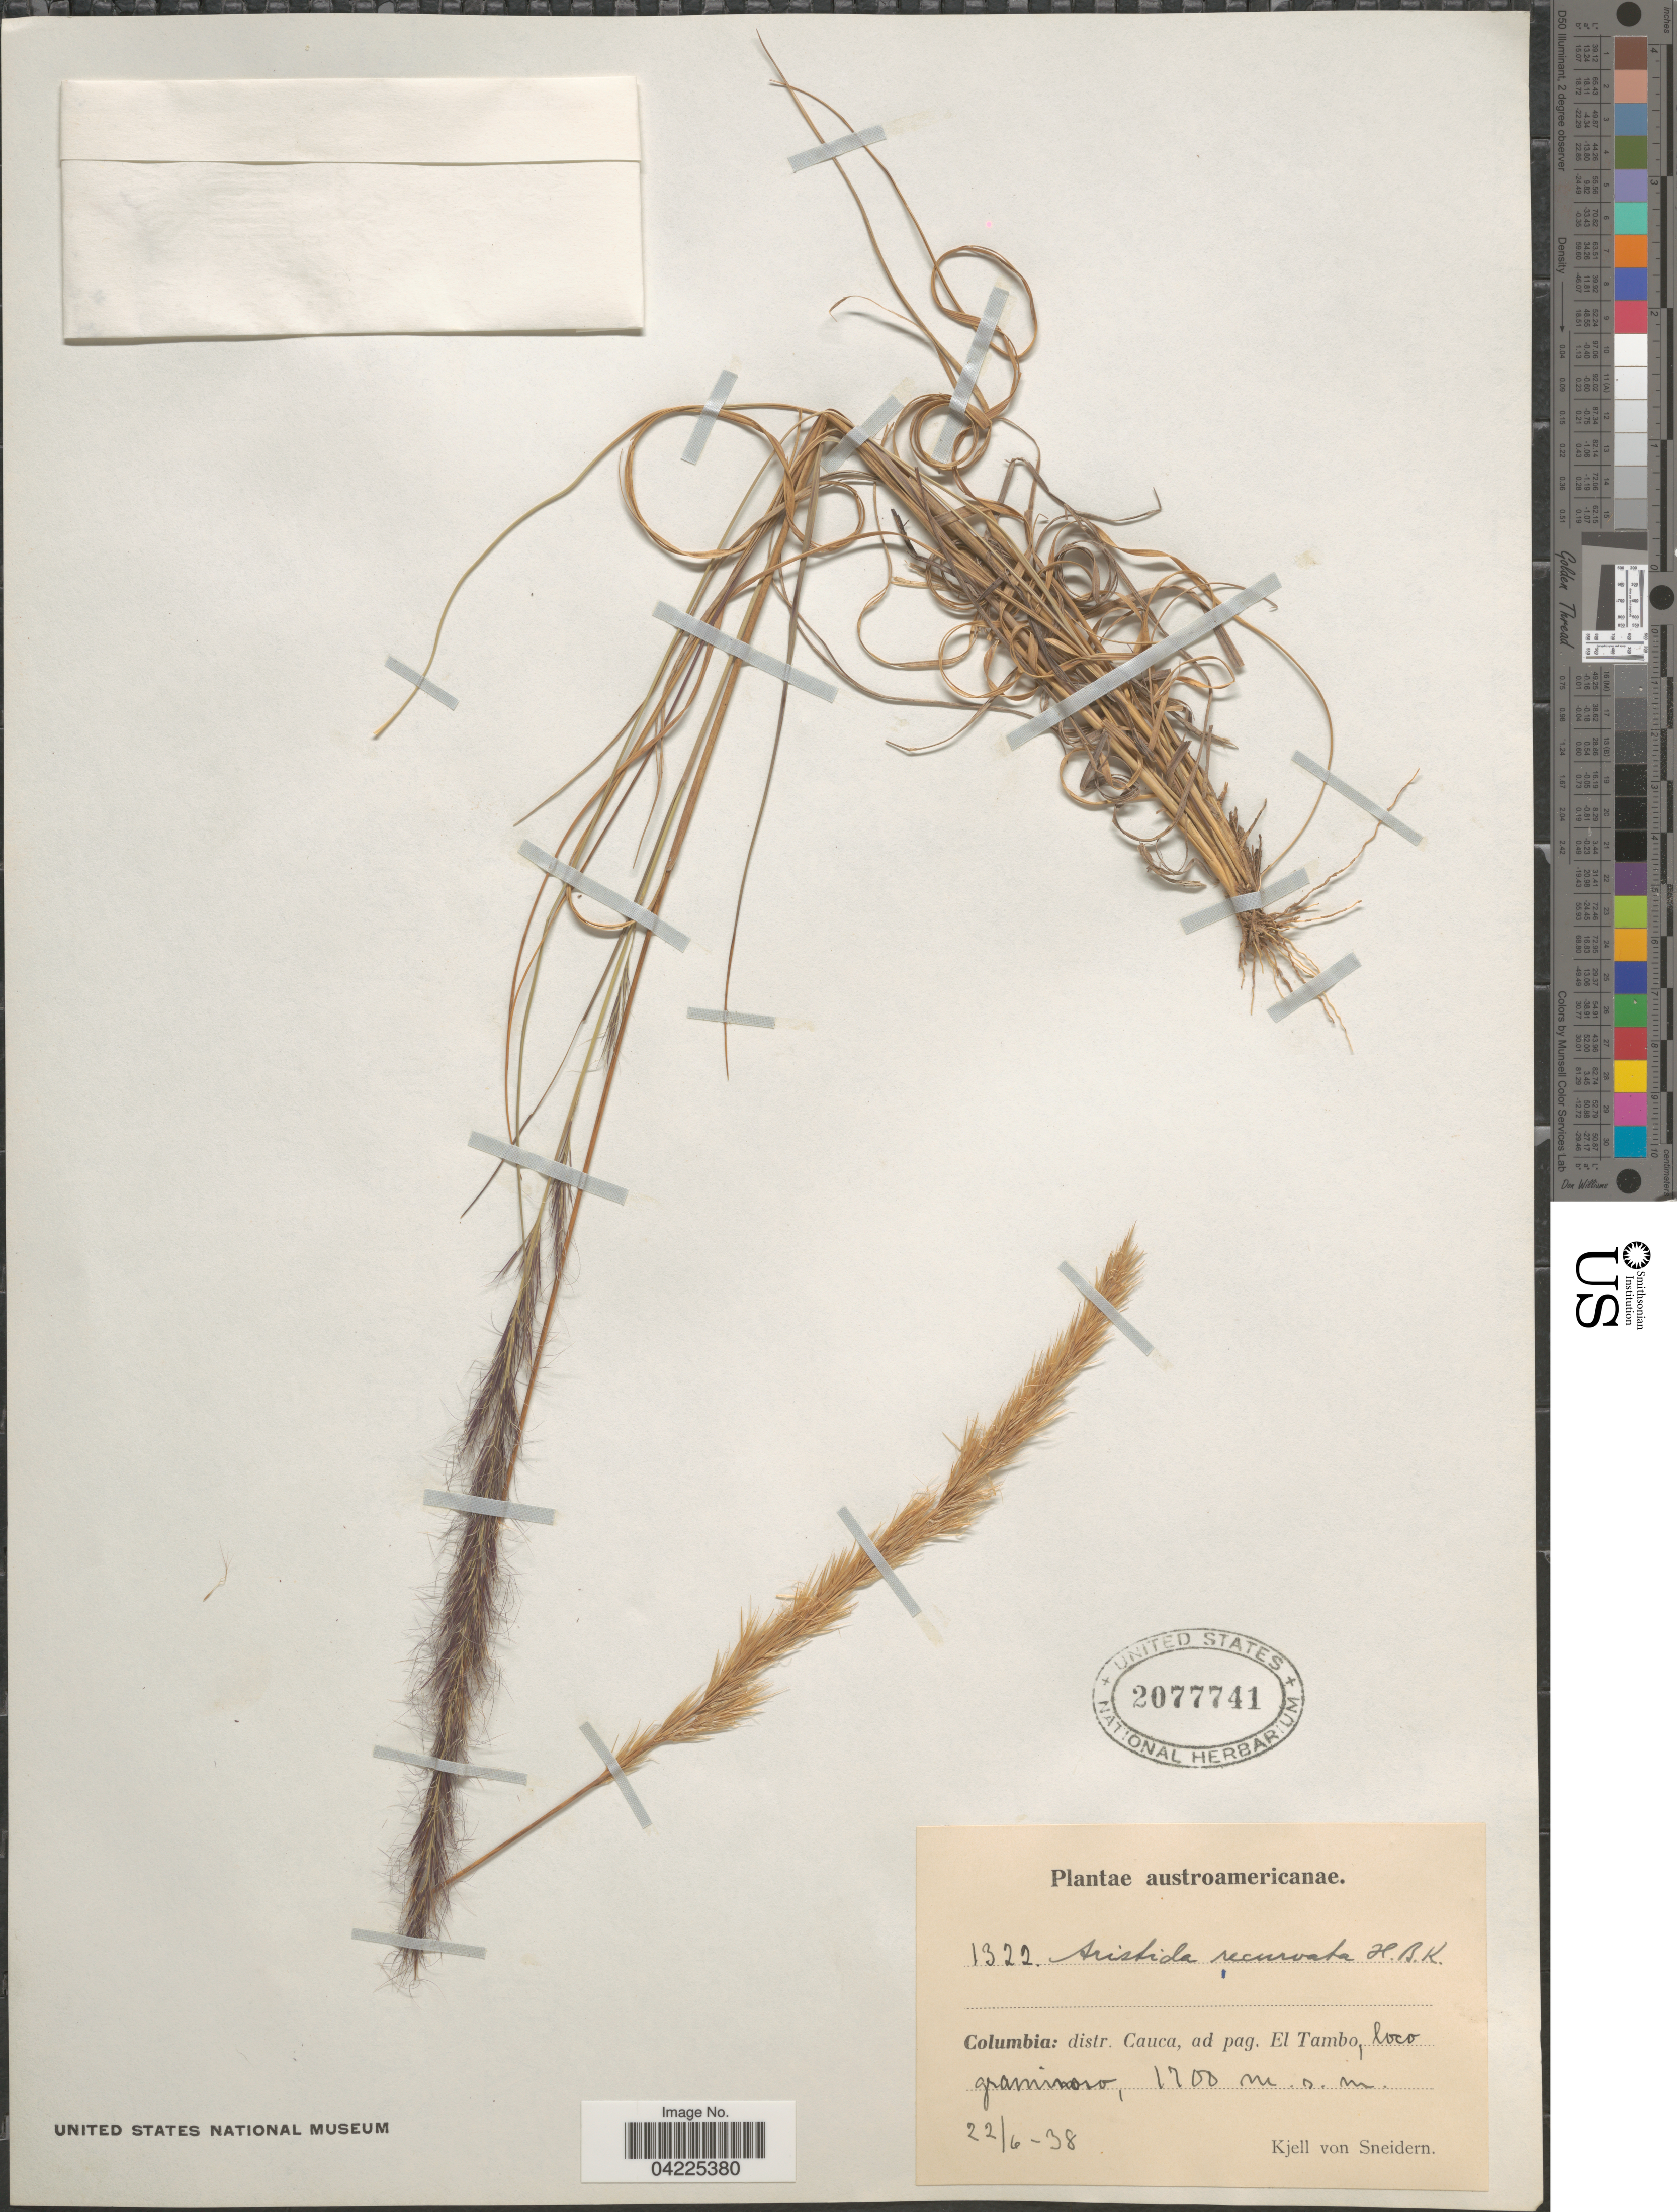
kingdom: Plantae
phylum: Tracheophyta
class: Liliopsida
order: Poales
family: Poaceae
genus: Aristida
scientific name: Aristida recurvata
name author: Kunth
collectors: K. von Sneidern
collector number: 1322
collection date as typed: Transcribed d/m/y: 22/6/38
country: Colombia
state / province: Cauca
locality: Distr. Cauca, ad pag. El Tambo, loco graminoso.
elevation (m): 1700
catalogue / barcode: US 2077741